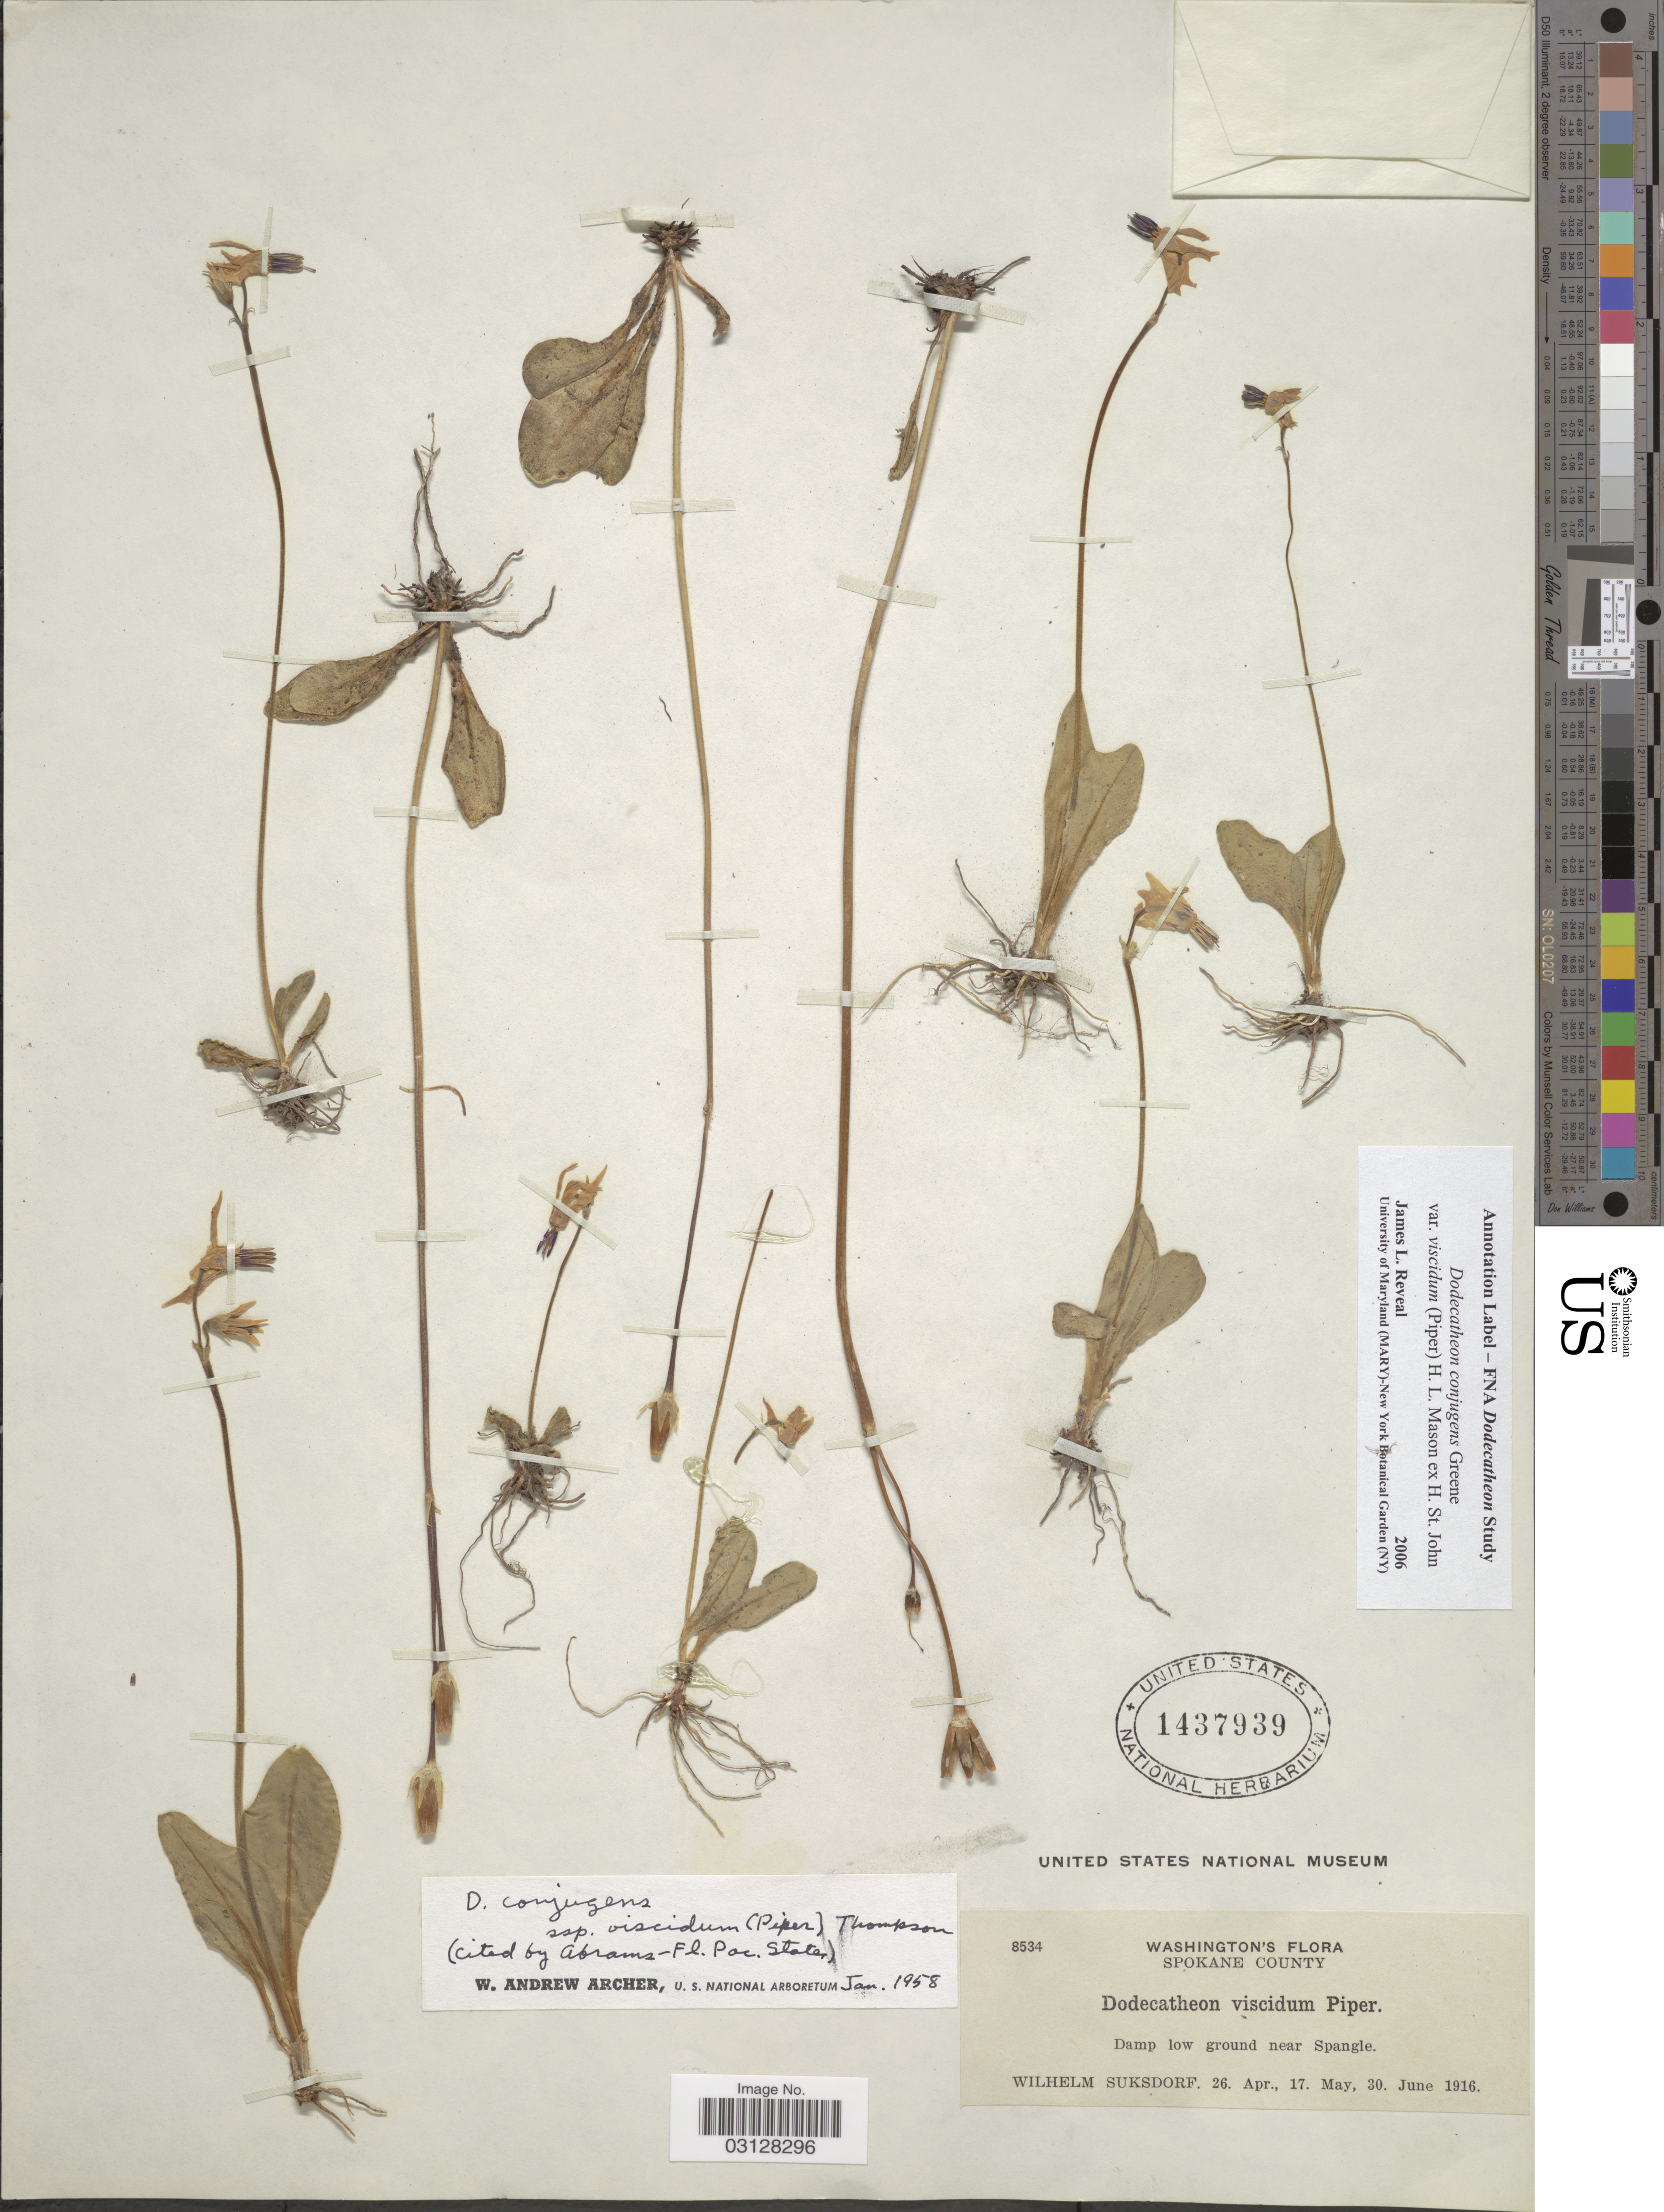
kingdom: Plantae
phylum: Tracheophyta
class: Magnoliopsida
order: Ericales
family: Primulaceae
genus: Dodecatheon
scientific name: Dodecatheon conjugens subsp. viscidum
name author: (Piper) H.J. Thomps.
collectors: W. N. Suksdorf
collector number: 8534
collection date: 1916-04-26/1916-06-30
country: United States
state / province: Washington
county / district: Spokane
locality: Spokane County. Damp low ground near Spangle.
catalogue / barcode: US 1437939